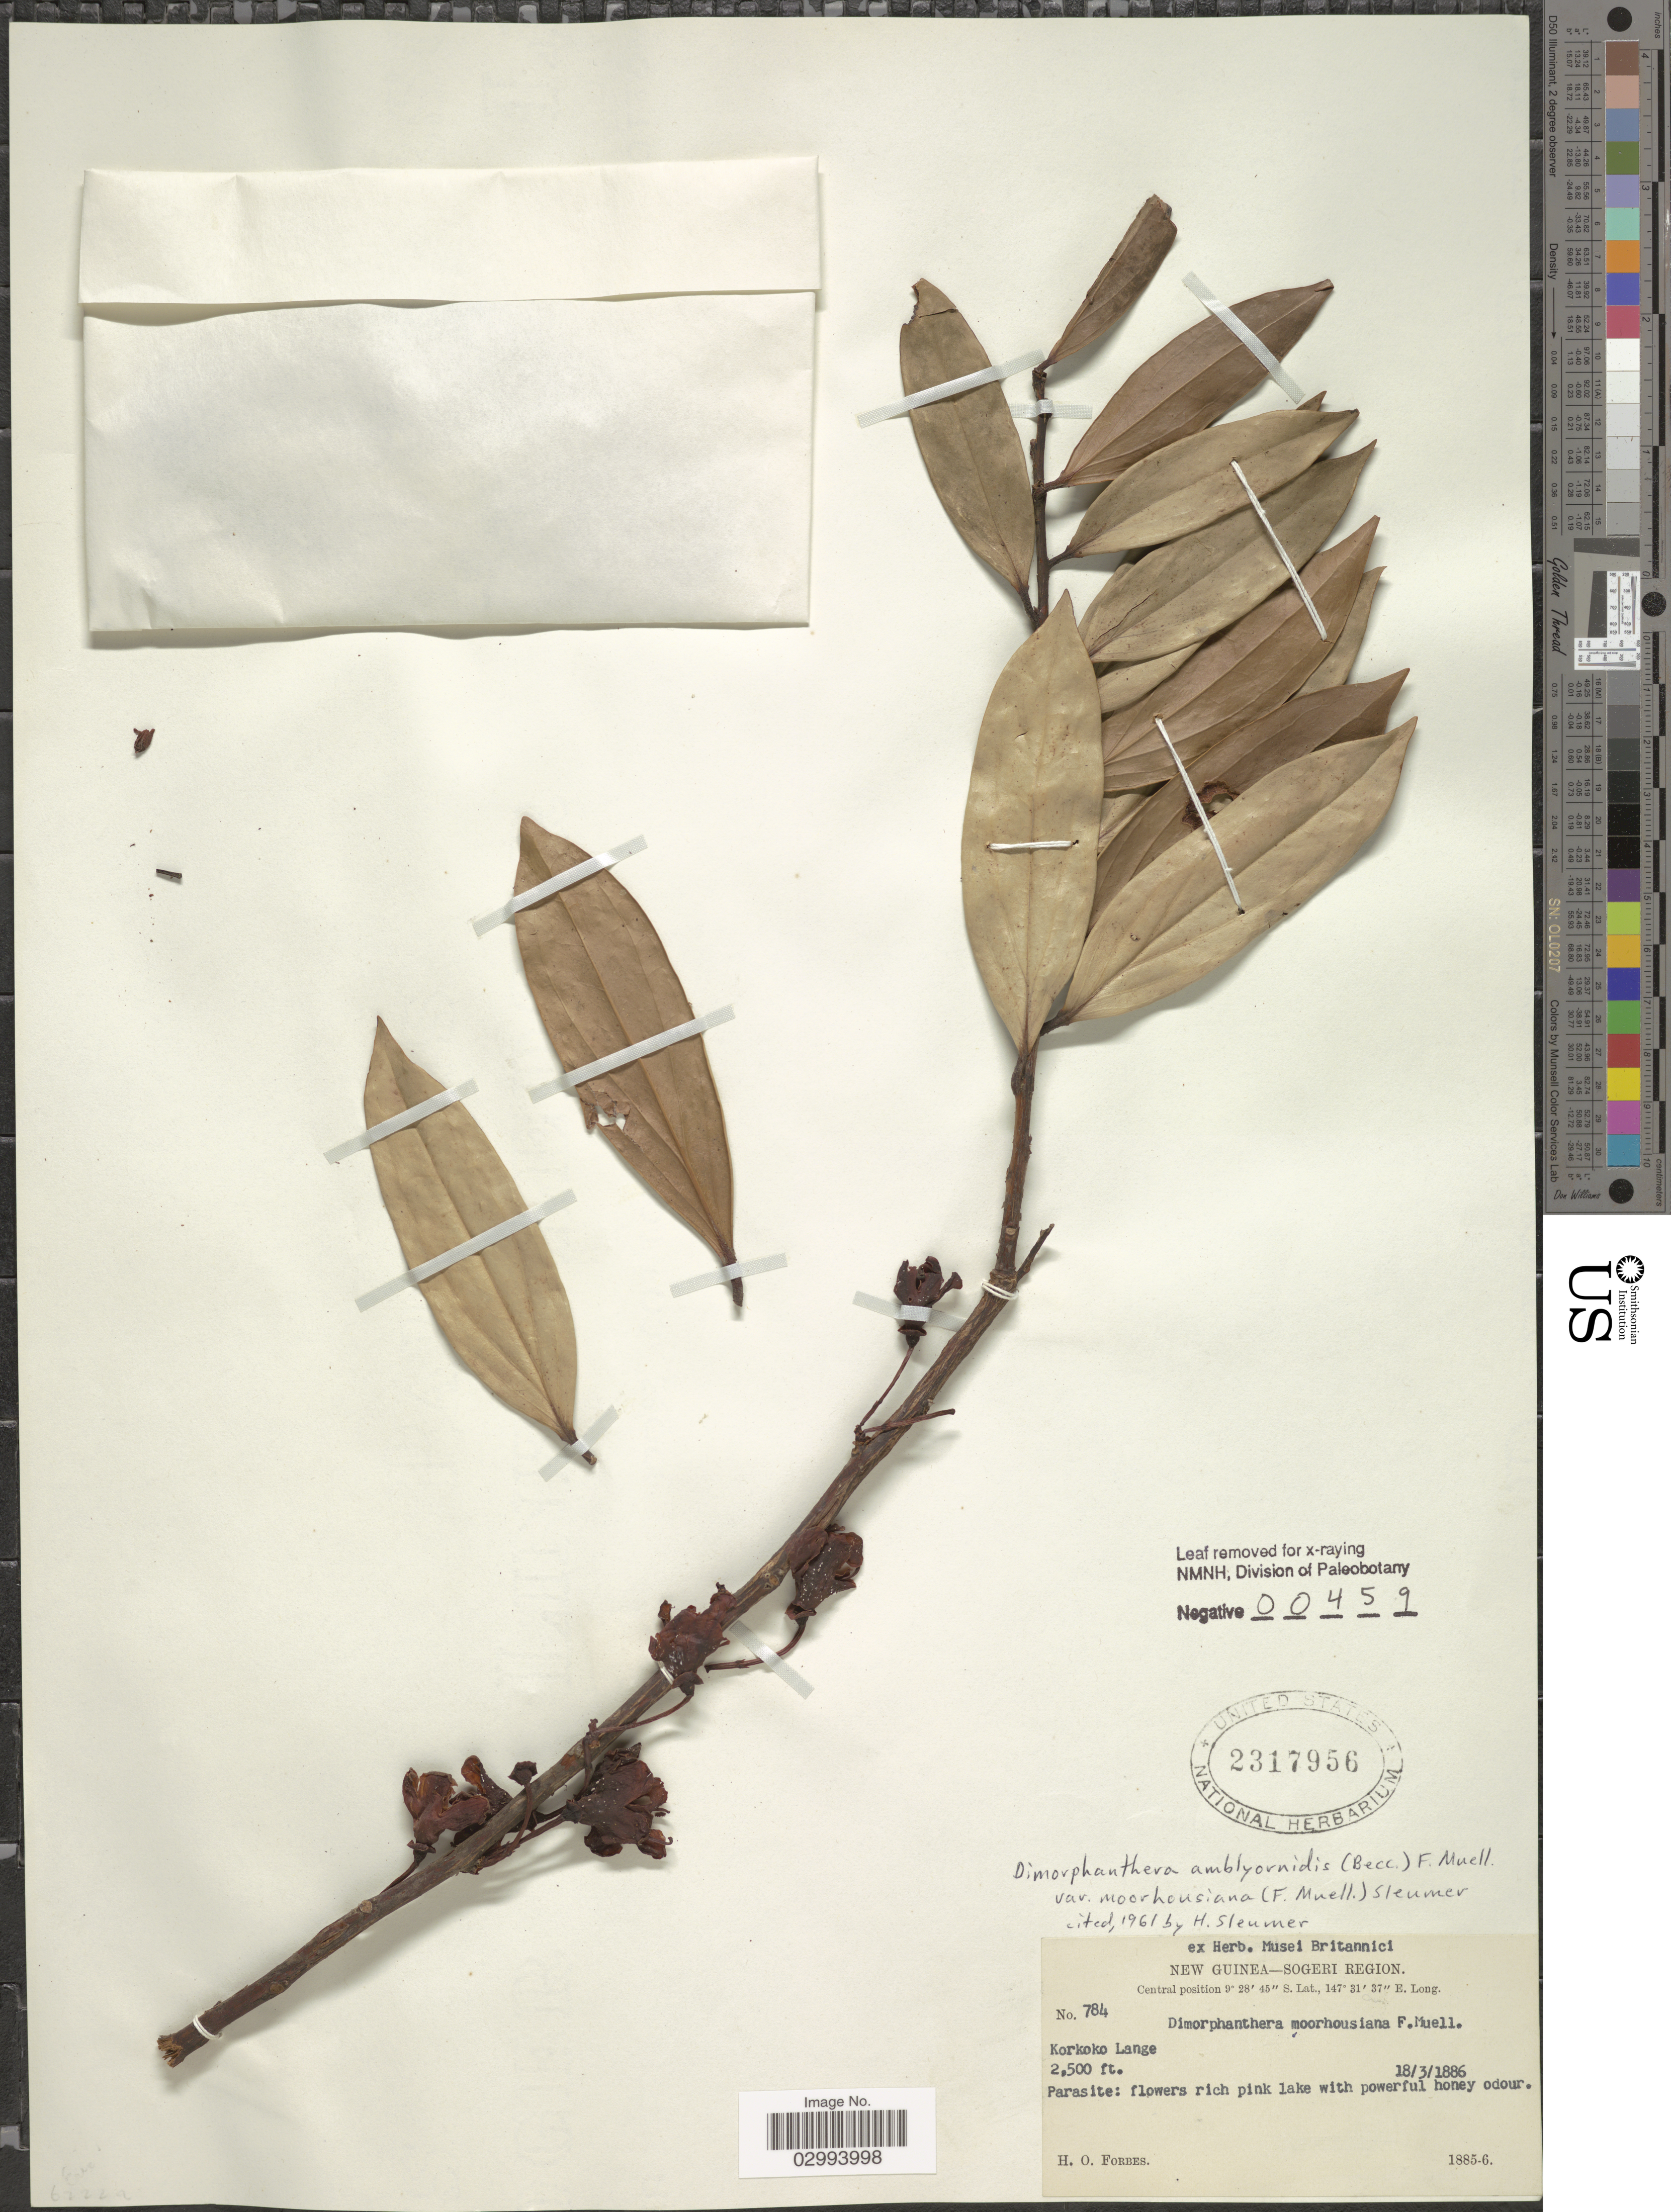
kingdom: Plantae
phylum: Tracheophyta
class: Magnoliopsida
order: Ericales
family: Ericaceae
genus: Dimorphanthera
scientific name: Dimorphanthera amblyornidis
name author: (Becc.) F. Muell.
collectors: H. O. Forbes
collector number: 784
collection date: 1886-03-18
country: Papua New Guinea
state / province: Central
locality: New Guinea-Sogeri Region. Central position. Korkoko Lange.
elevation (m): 762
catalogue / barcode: US 2317956